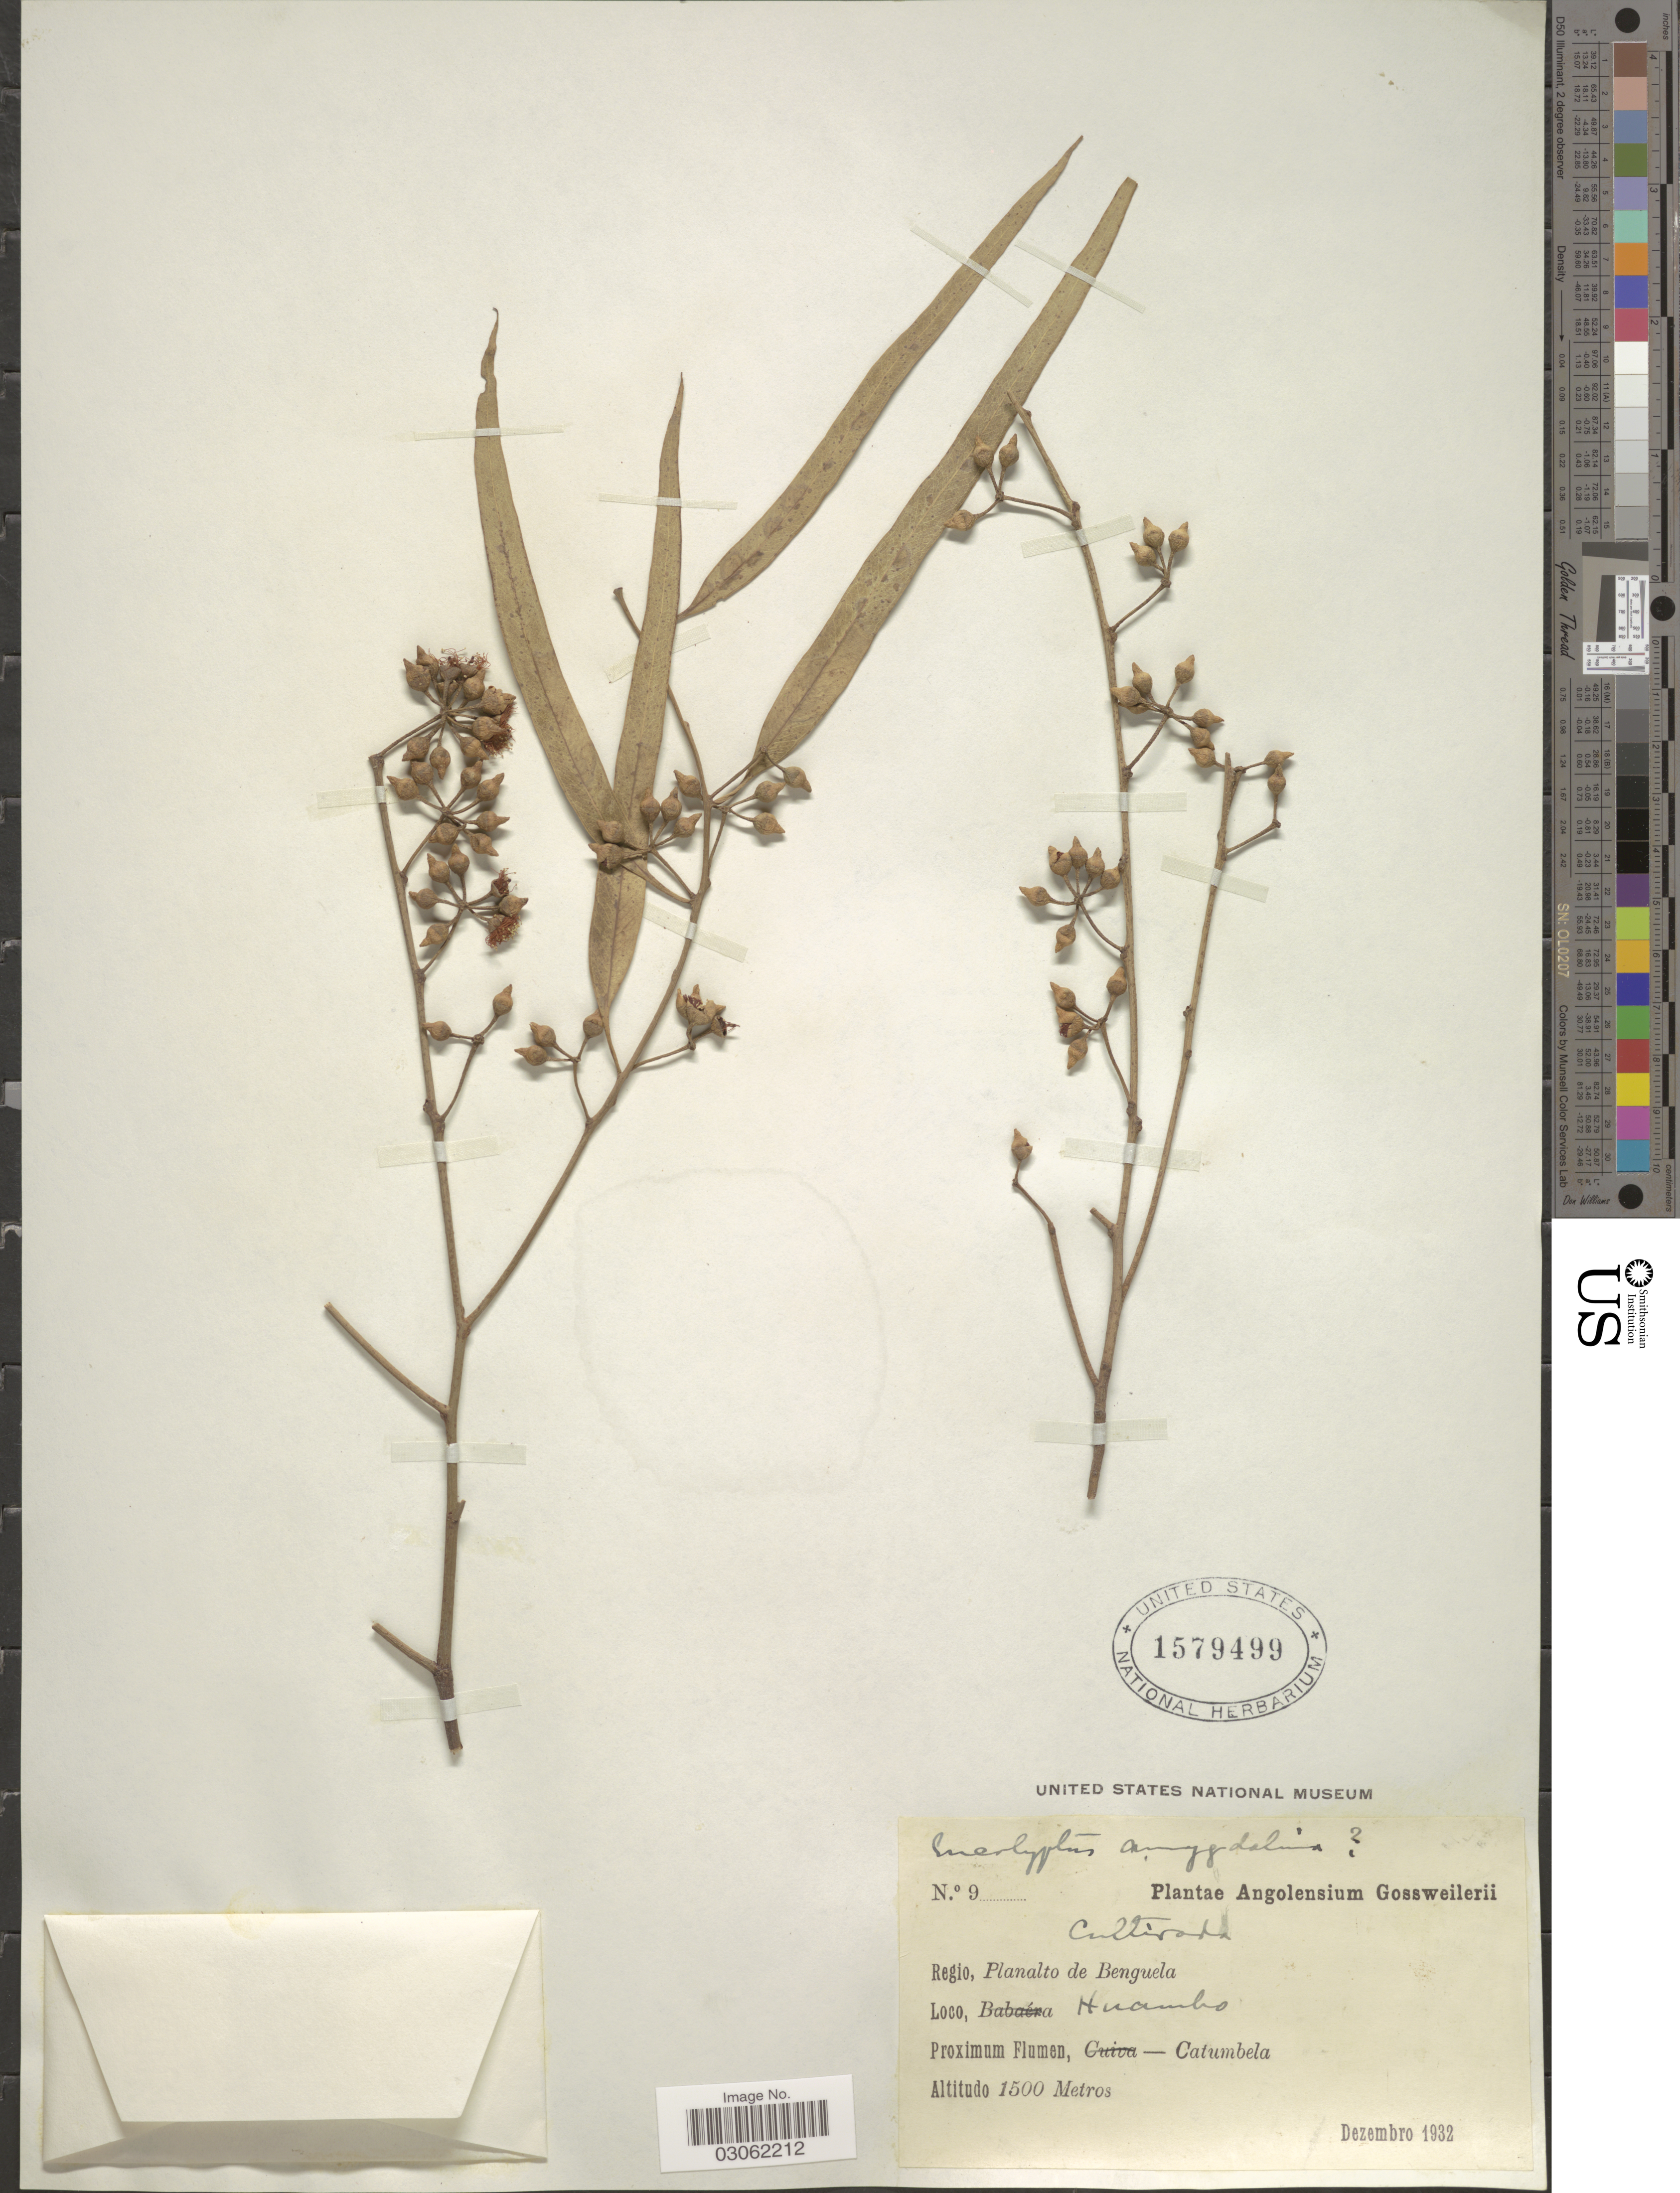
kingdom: Plantae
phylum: Tracheophyta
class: Magnoliopsida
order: Myrtales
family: Myrtaceae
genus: Eucalyptus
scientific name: Eucalyptus amygdalina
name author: Labill.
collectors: -. Gossweiler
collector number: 9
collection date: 1932-12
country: Angola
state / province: Benguela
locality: Regio, Planalto de Benguela. Huambo. Proximum Flumen, Catumbela.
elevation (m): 1500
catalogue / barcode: US 1579499